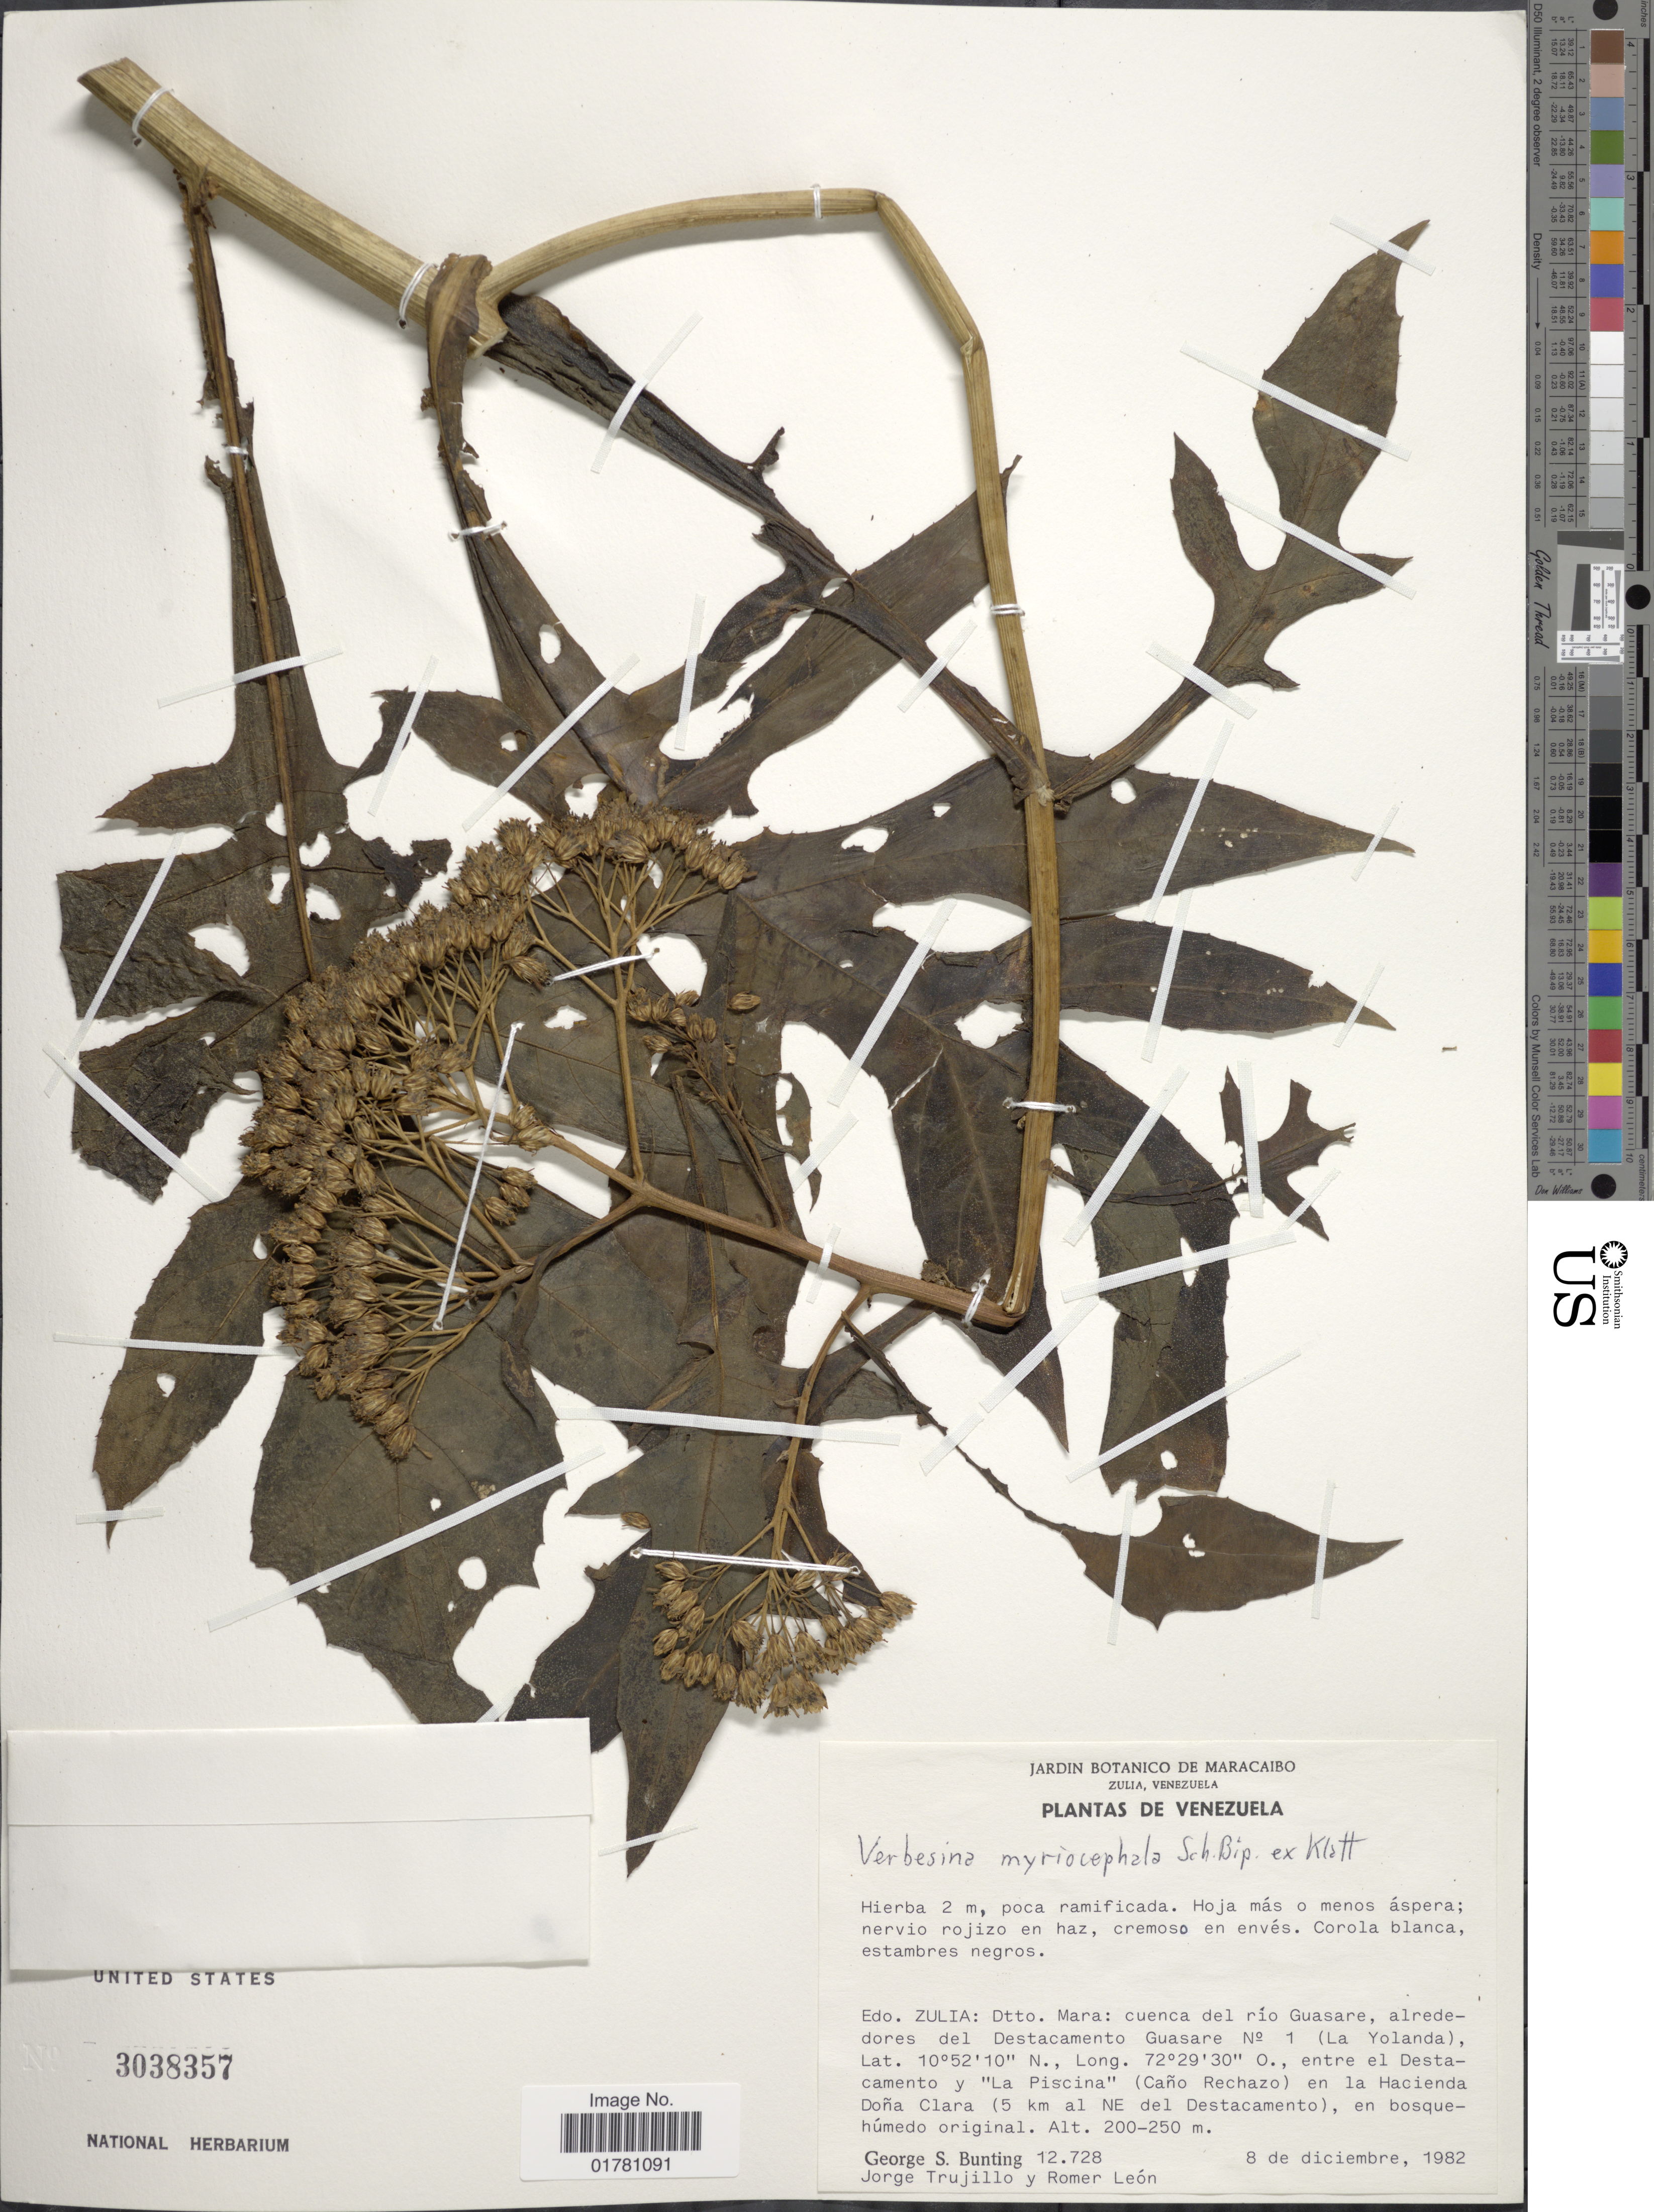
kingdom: Plantae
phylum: Tracheophyta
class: Magnoliopsida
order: Asterales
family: Asteraceae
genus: Verbesina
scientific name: Verbesina myriocephala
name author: Sch. Bip. ex Klatt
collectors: G. S. Bunting, J. Trujillo & R. A. León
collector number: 12728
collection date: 1982-12-08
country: Venezuela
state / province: Zulia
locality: Dtto Mara: cuenca del río Guasare, alrededores del Destacamento Guasare no 1 (La Yolanda), entre el Destacamento y 'La Piscina' (Caño Rechazo) en la Hacienda Doña Clara (5 km al NE del Destacamento)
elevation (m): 200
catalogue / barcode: US 3038357